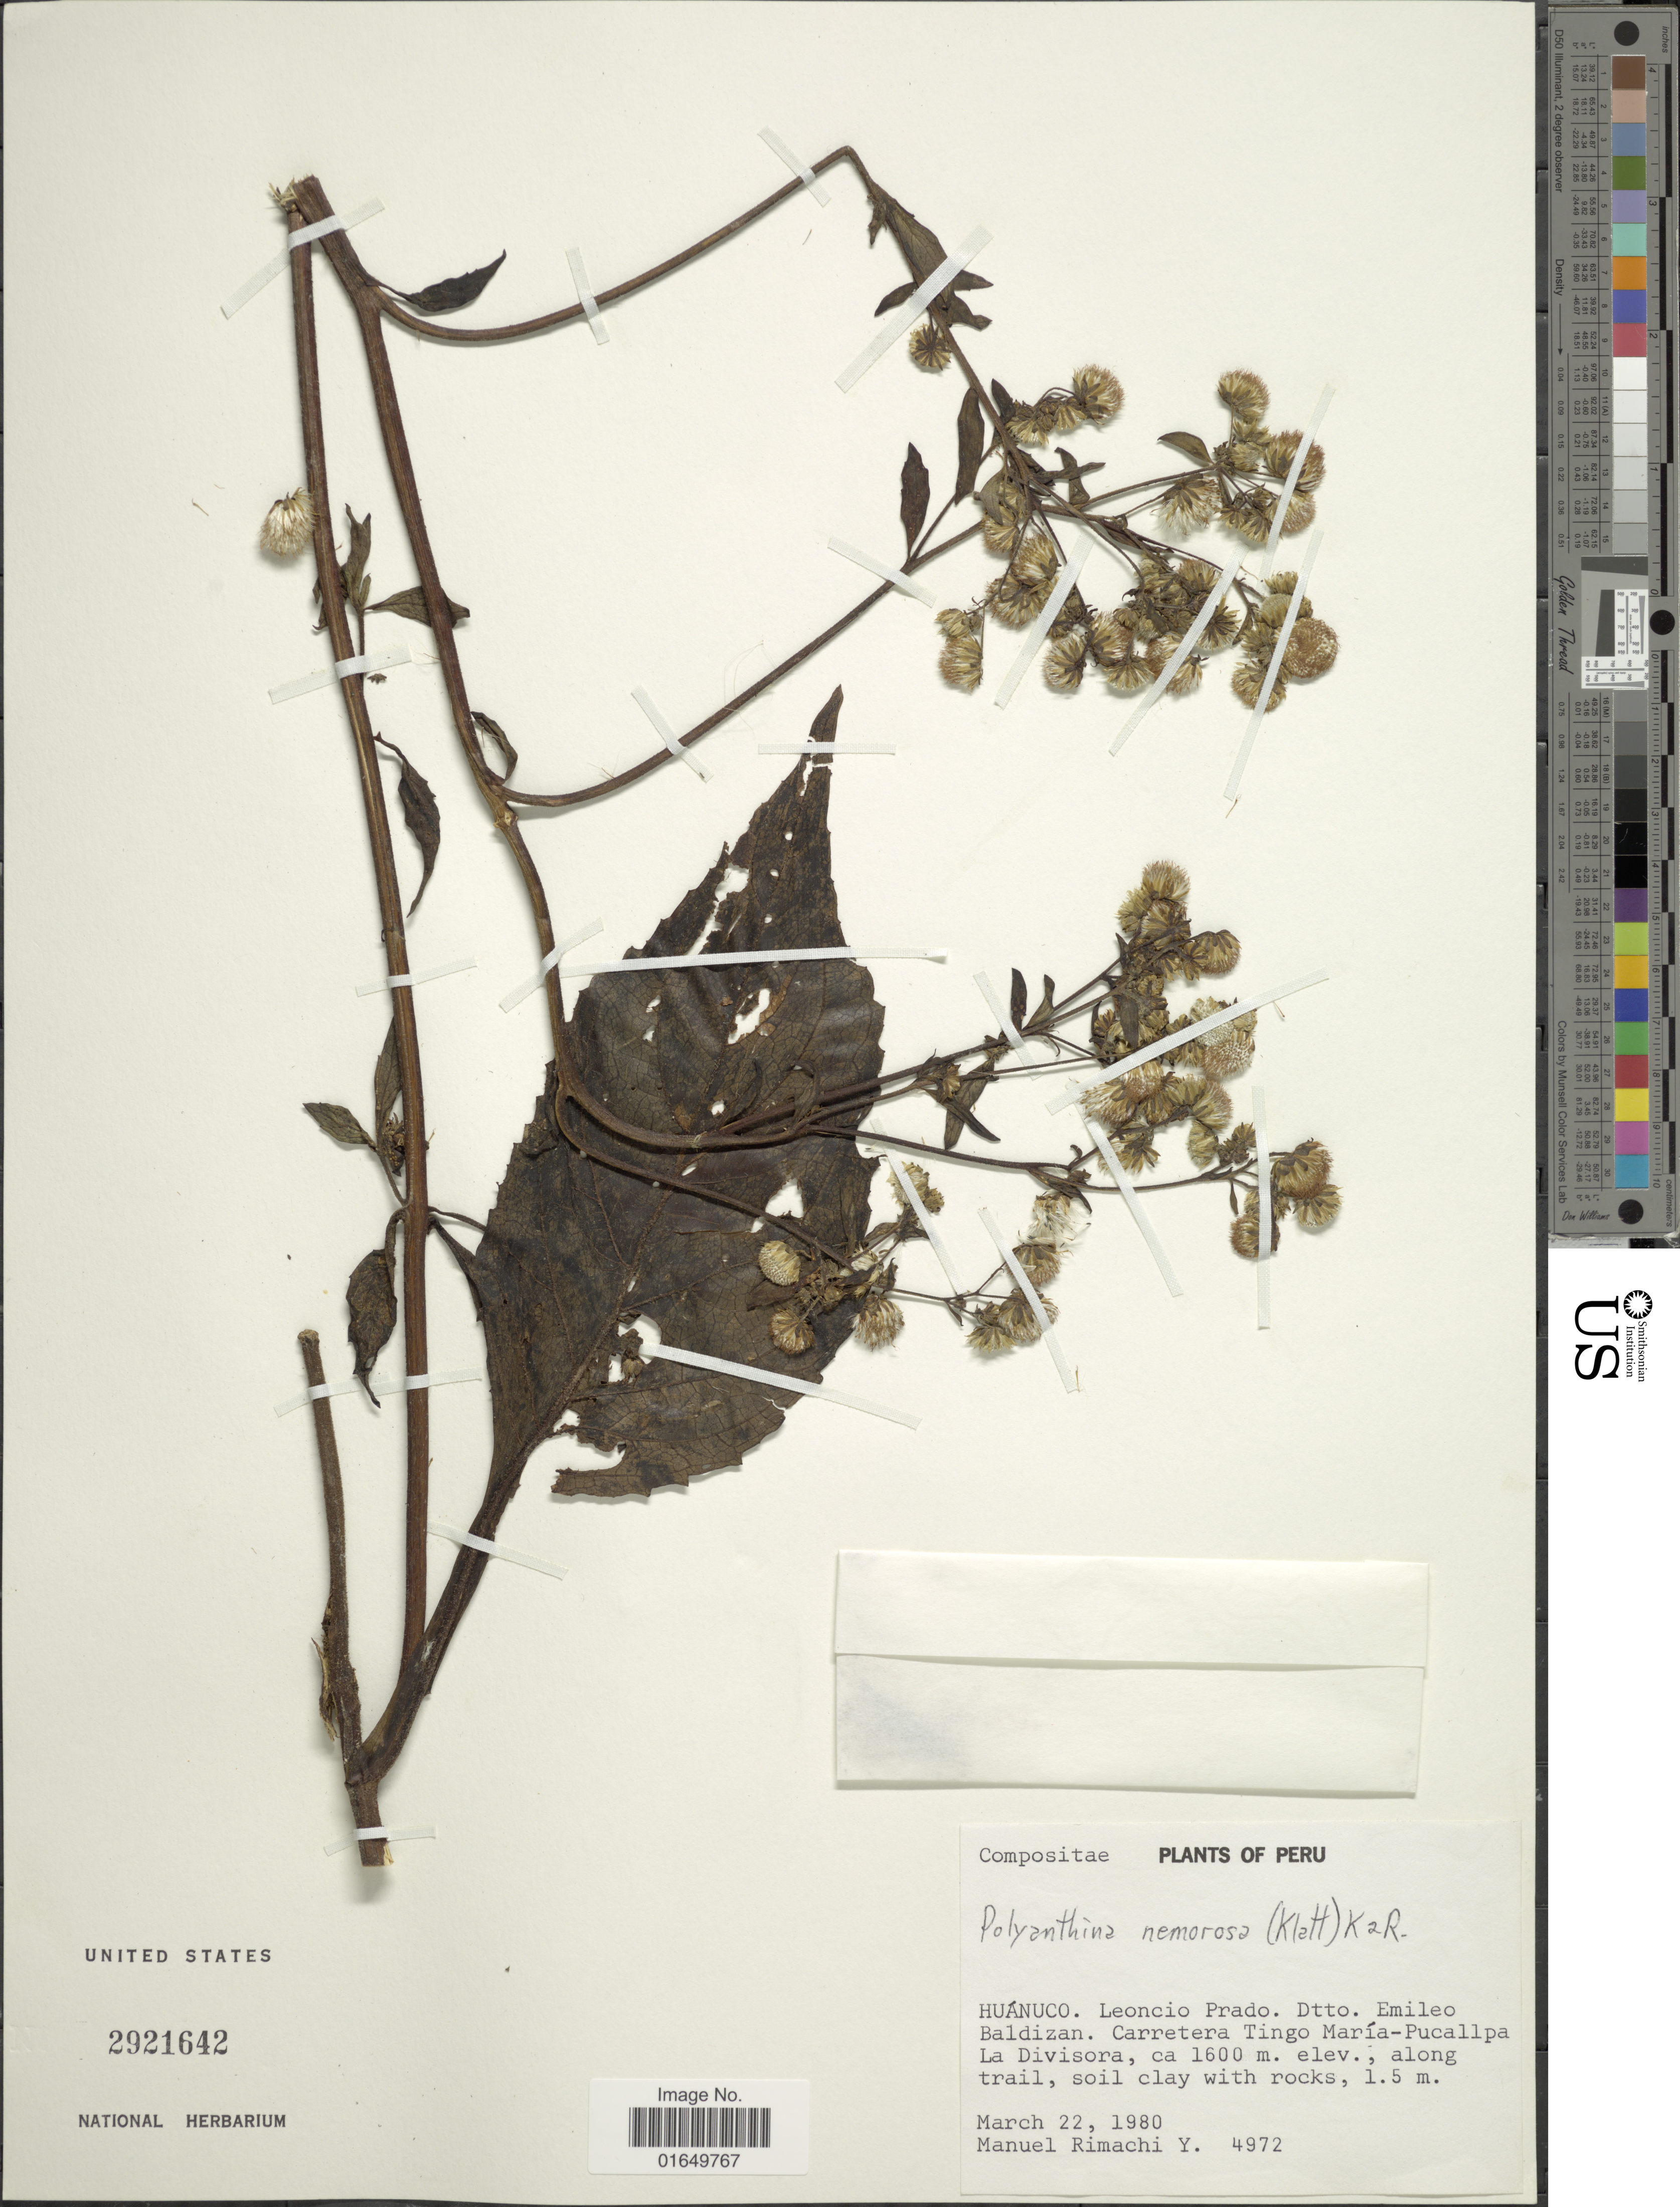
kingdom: Plantae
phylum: Tracheophyta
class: Magnoliopsida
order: Asterales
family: Asteraceae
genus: Polyanthina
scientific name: Polyanthina nemorosa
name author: (Klatt) R.M. King & H. Rob.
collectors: M. Rimachi Y.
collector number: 4972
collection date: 1980-03-22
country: Peru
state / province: Huánuco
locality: Leoncio Prado. Dtto. Emileo Baldizan. Carretera Tingo María-Pucallpa La Divisora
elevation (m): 1600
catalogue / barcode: US 2921642